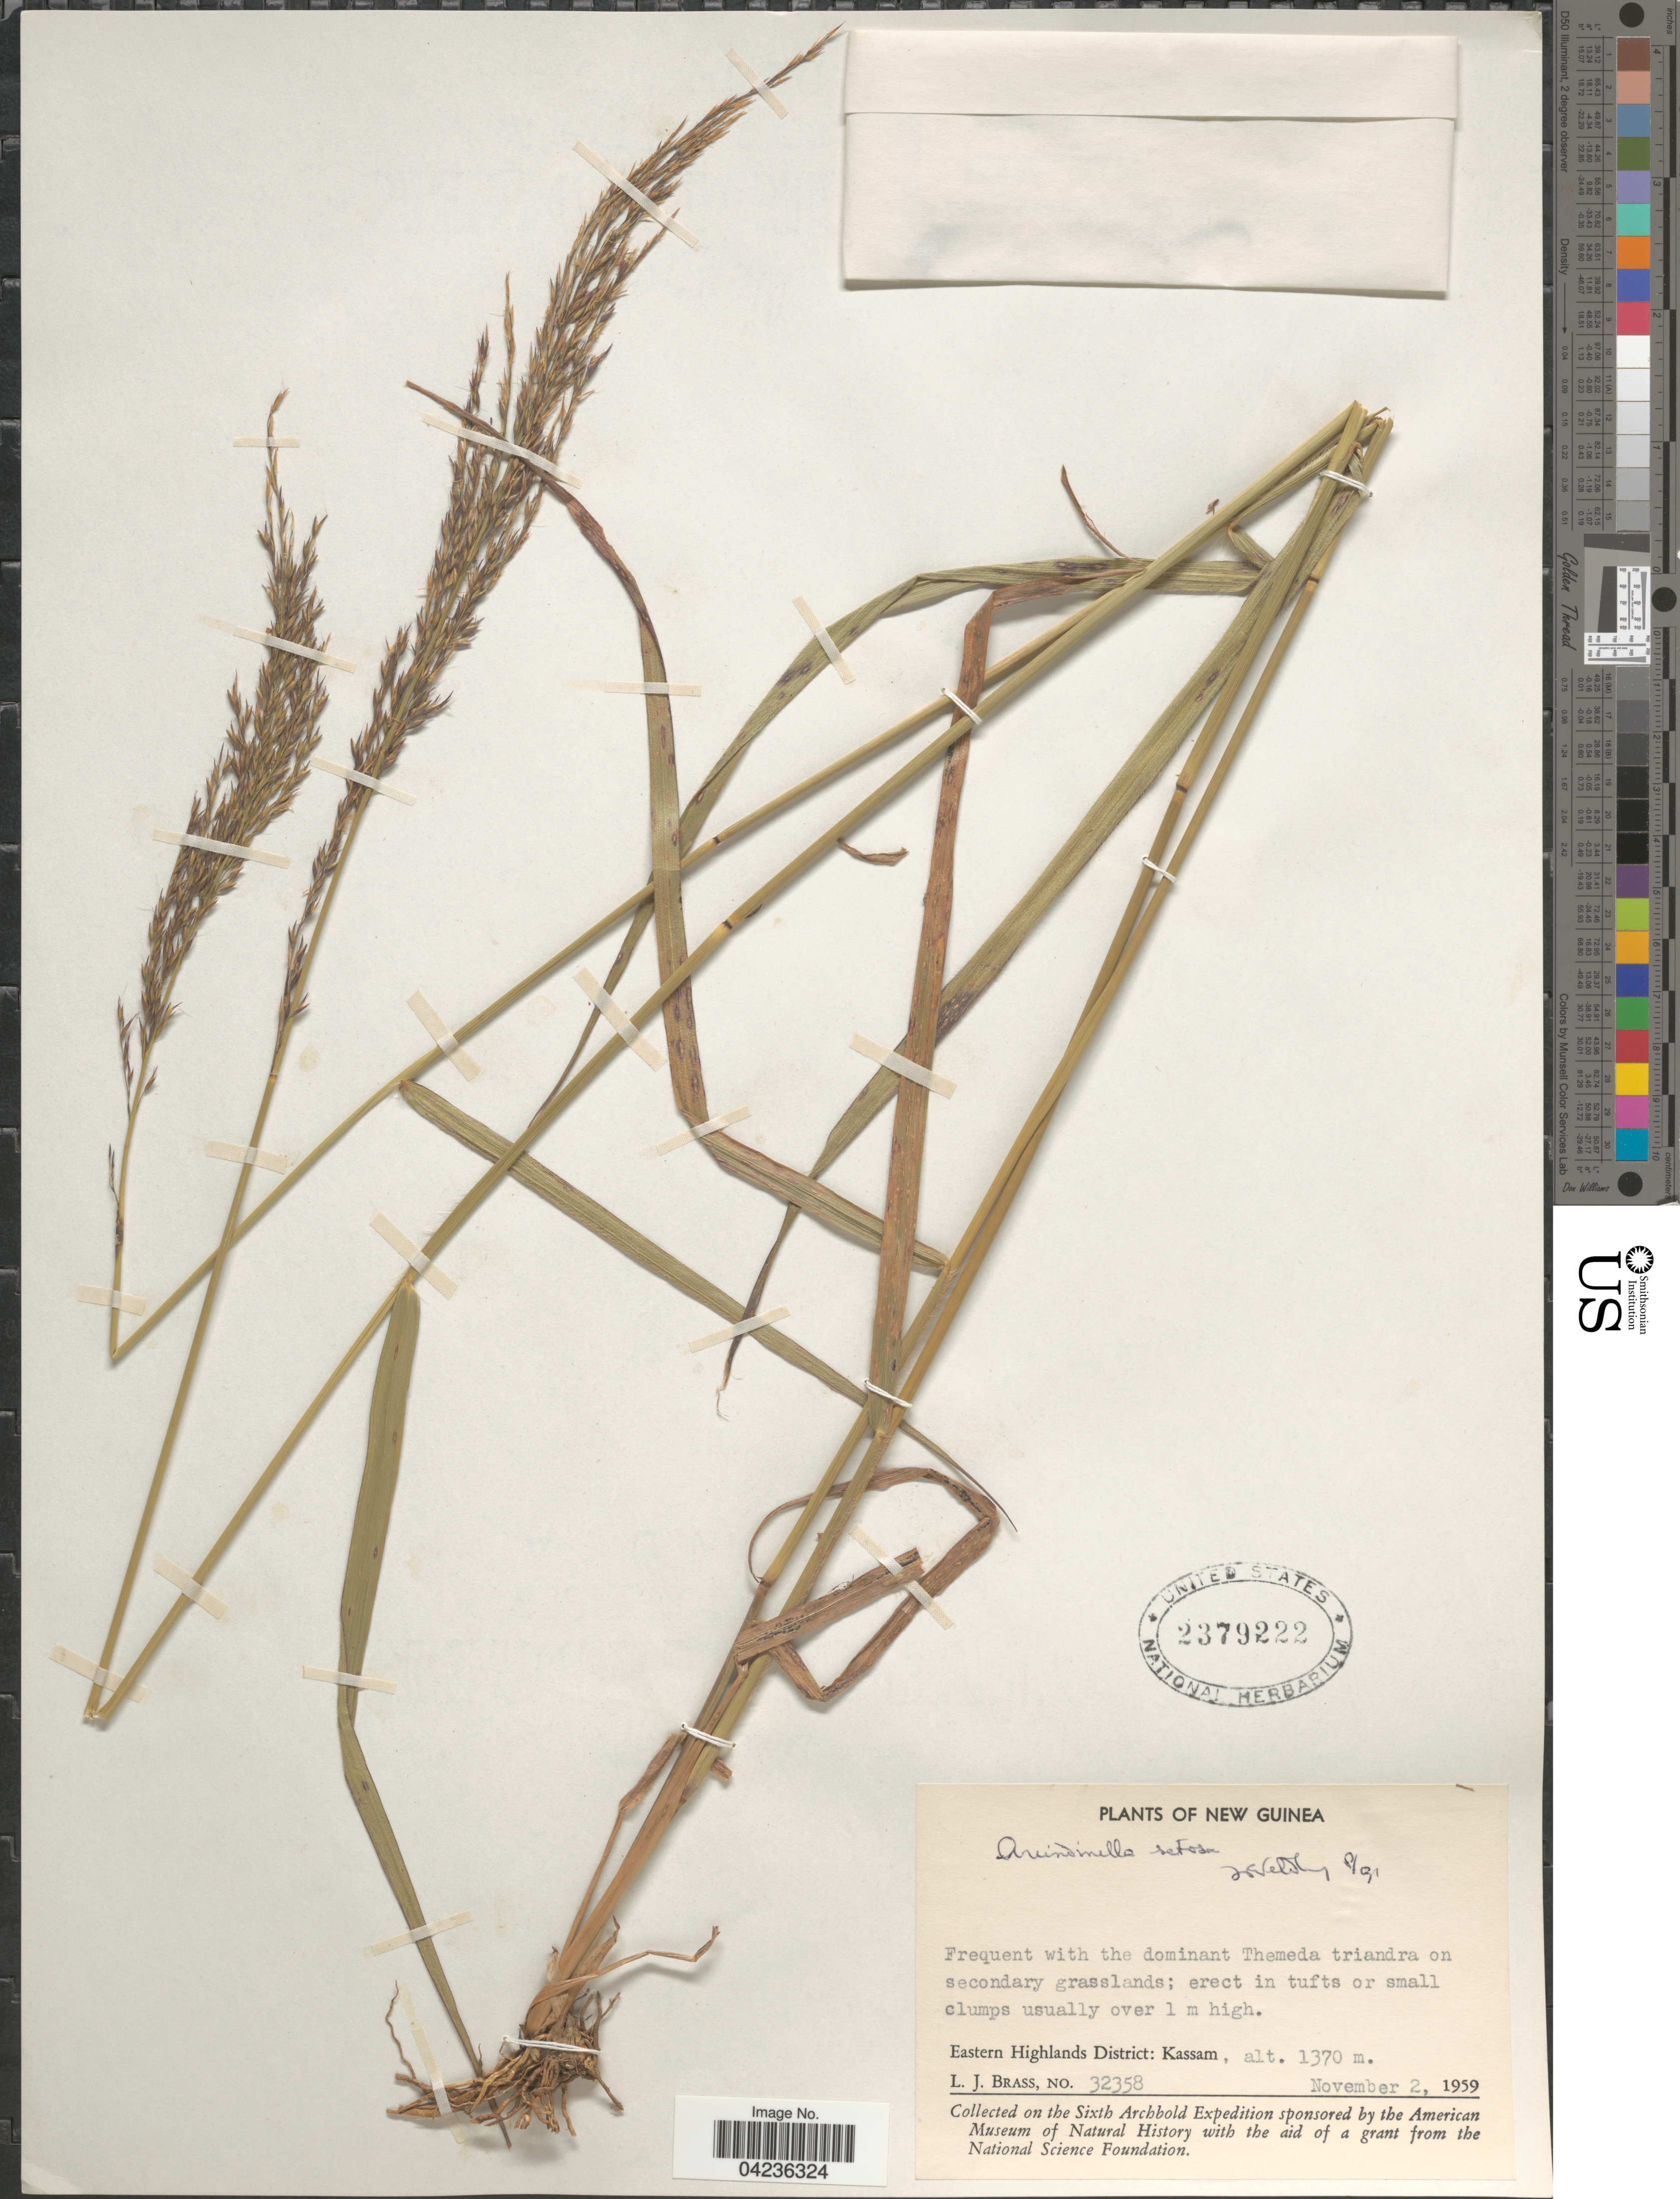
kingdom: Plantae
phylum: Tracheophyta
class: Liliopsida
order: Poales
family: Poaceae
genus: Arundinella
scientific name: Arundinella setosa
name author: Trin.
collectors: L. J. Brass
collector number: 32358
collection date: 1959-11-02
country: Papua New Guinea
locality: New Guinea. Frequent with the dominant Themeda triandra on secondary grasslands; Eastern Highlands District: Kassam. Sixth Archbold Expedition.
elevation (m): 1370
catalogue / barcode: US 2379222